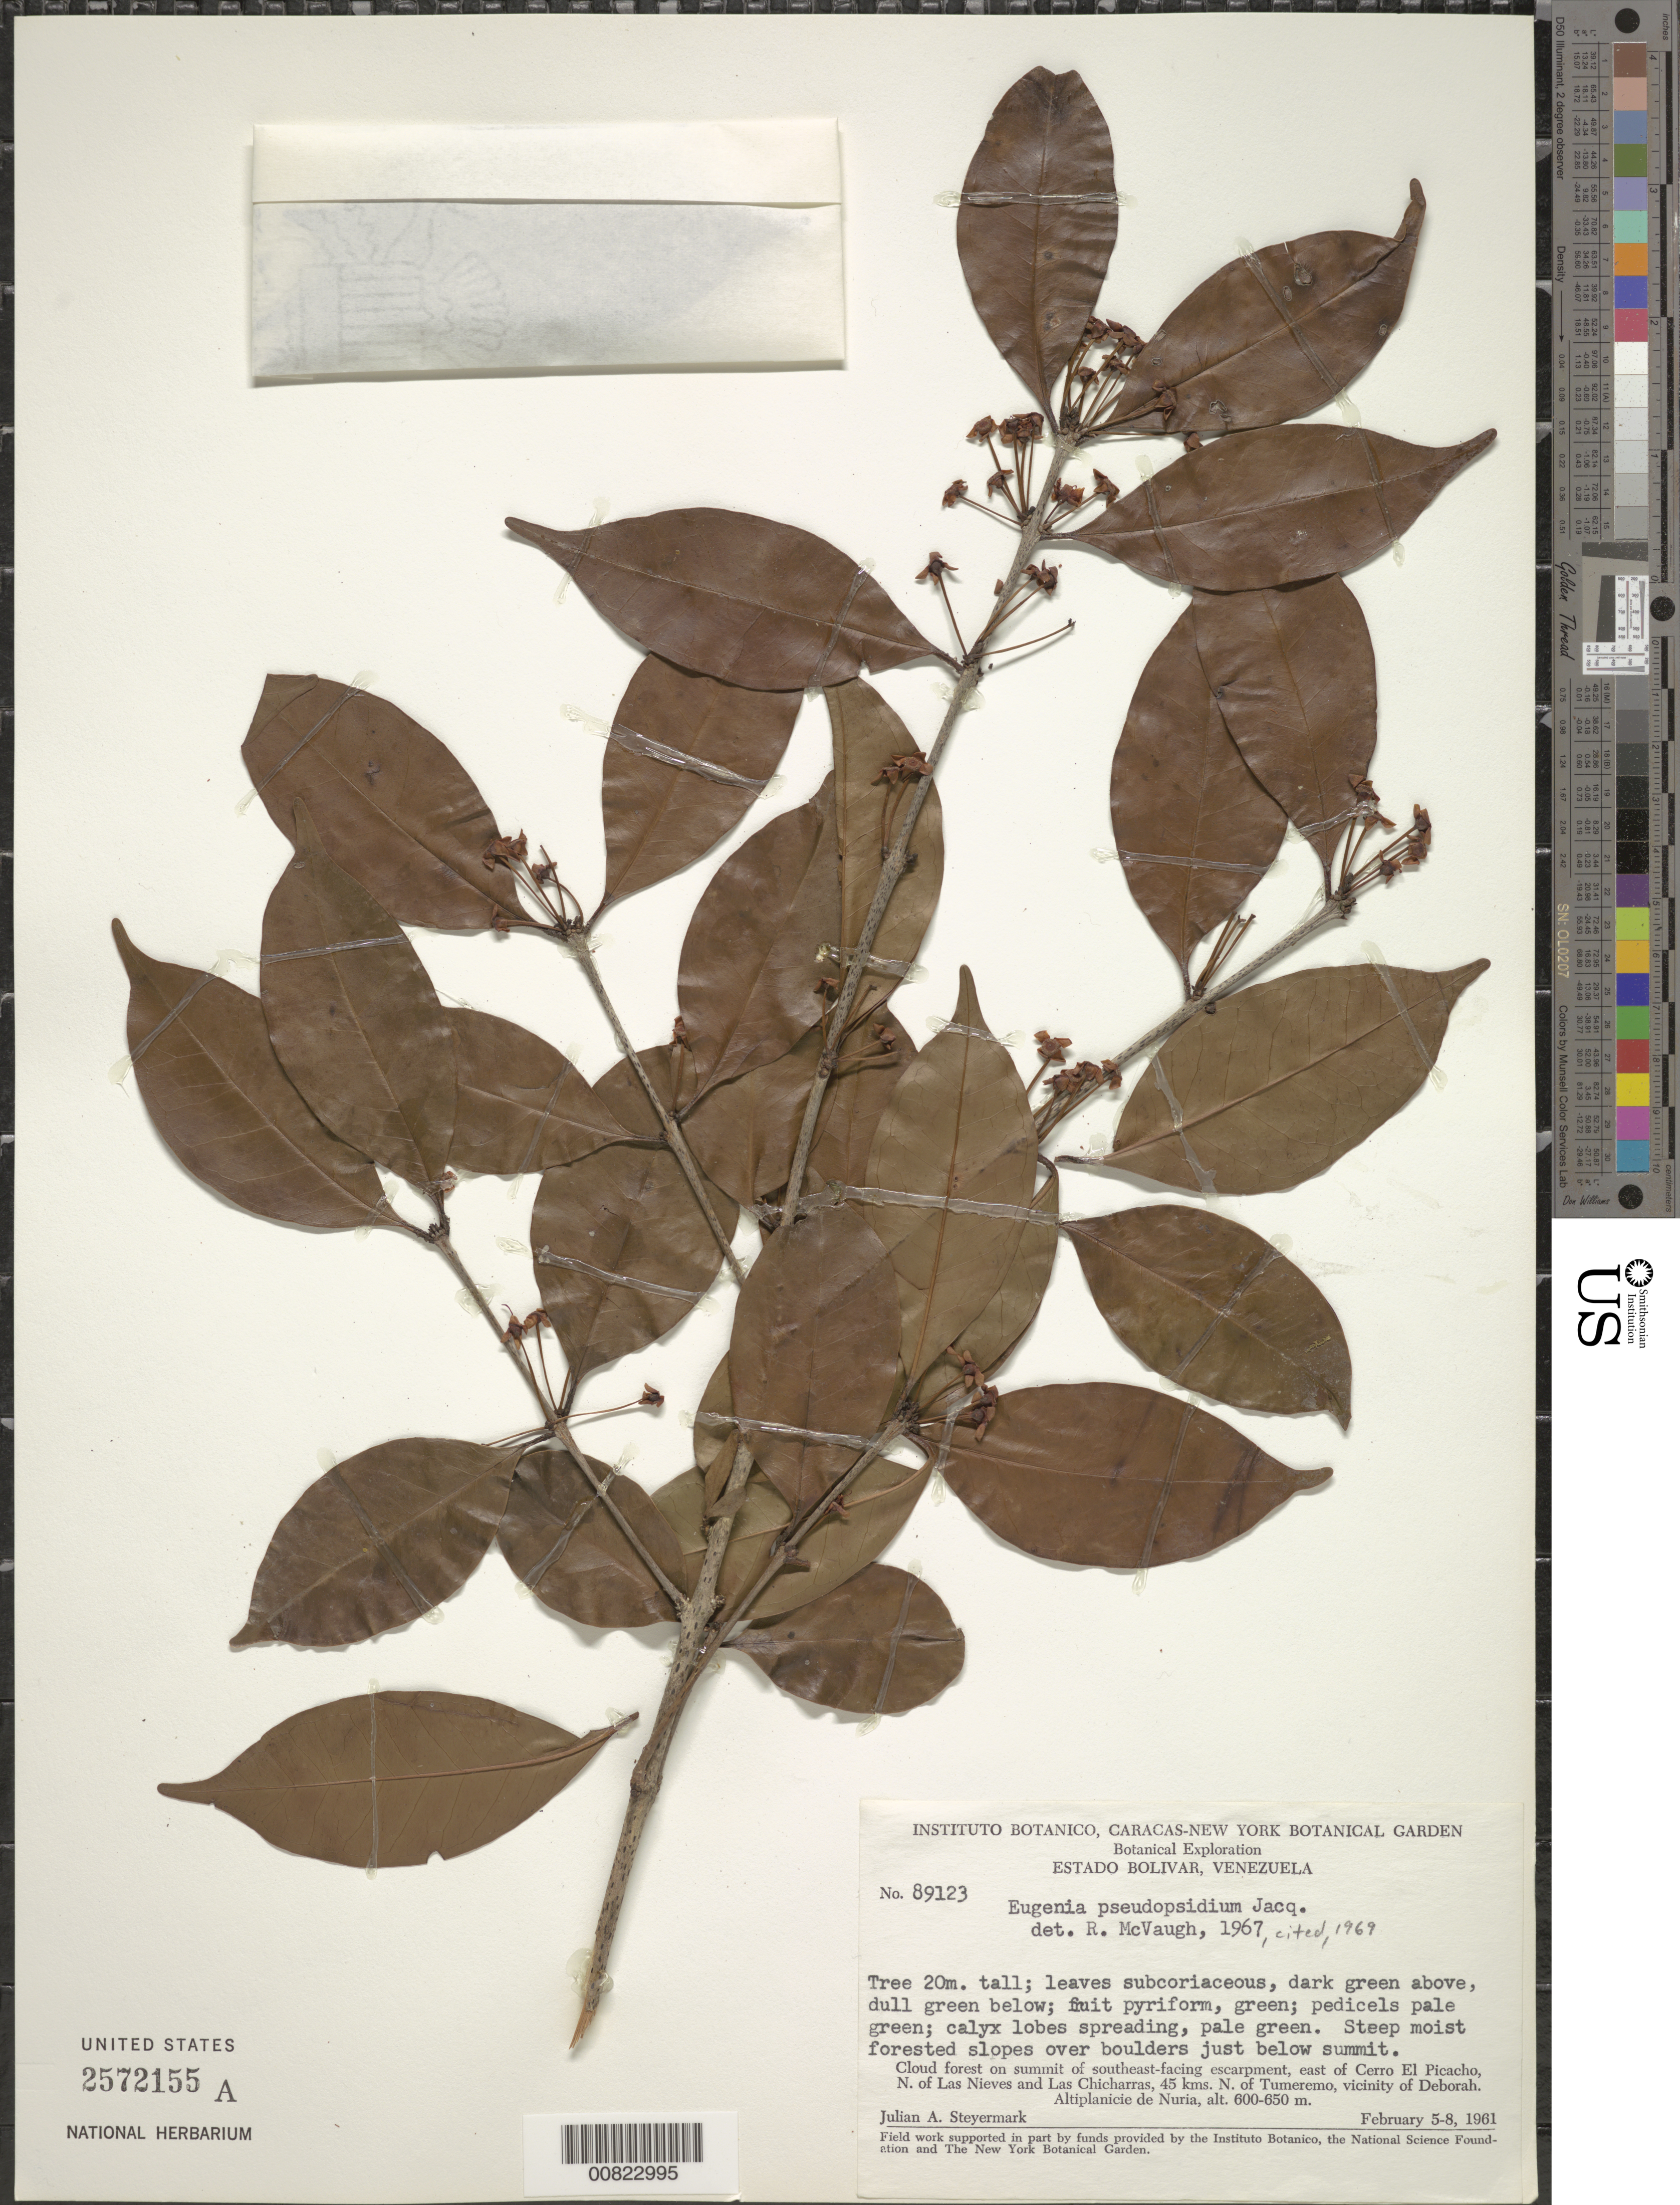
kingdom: Plantae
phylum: Tracheophyta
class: Magnoliopsida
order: Myrtales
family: Myrtaceae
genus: Eugenia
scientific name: Eugenia pseudopsidium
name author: Jacq.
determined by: McVaugh, R.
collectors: J. Steyermark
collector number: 89123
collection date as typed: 5-Feb-61 to 8-Feb-61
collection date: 1961-02-05/1961-02-08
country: Venezuela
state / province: Bolívar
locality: Cerro El Picacho, N of Las Nieves & Las Chicharras, 45 km N of Tumeremo, vic of Deborah, Altiplanicie de Nuria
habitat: Steep moist forested slopes over boulders just below summit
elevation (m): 600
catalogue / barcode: US 2572155A